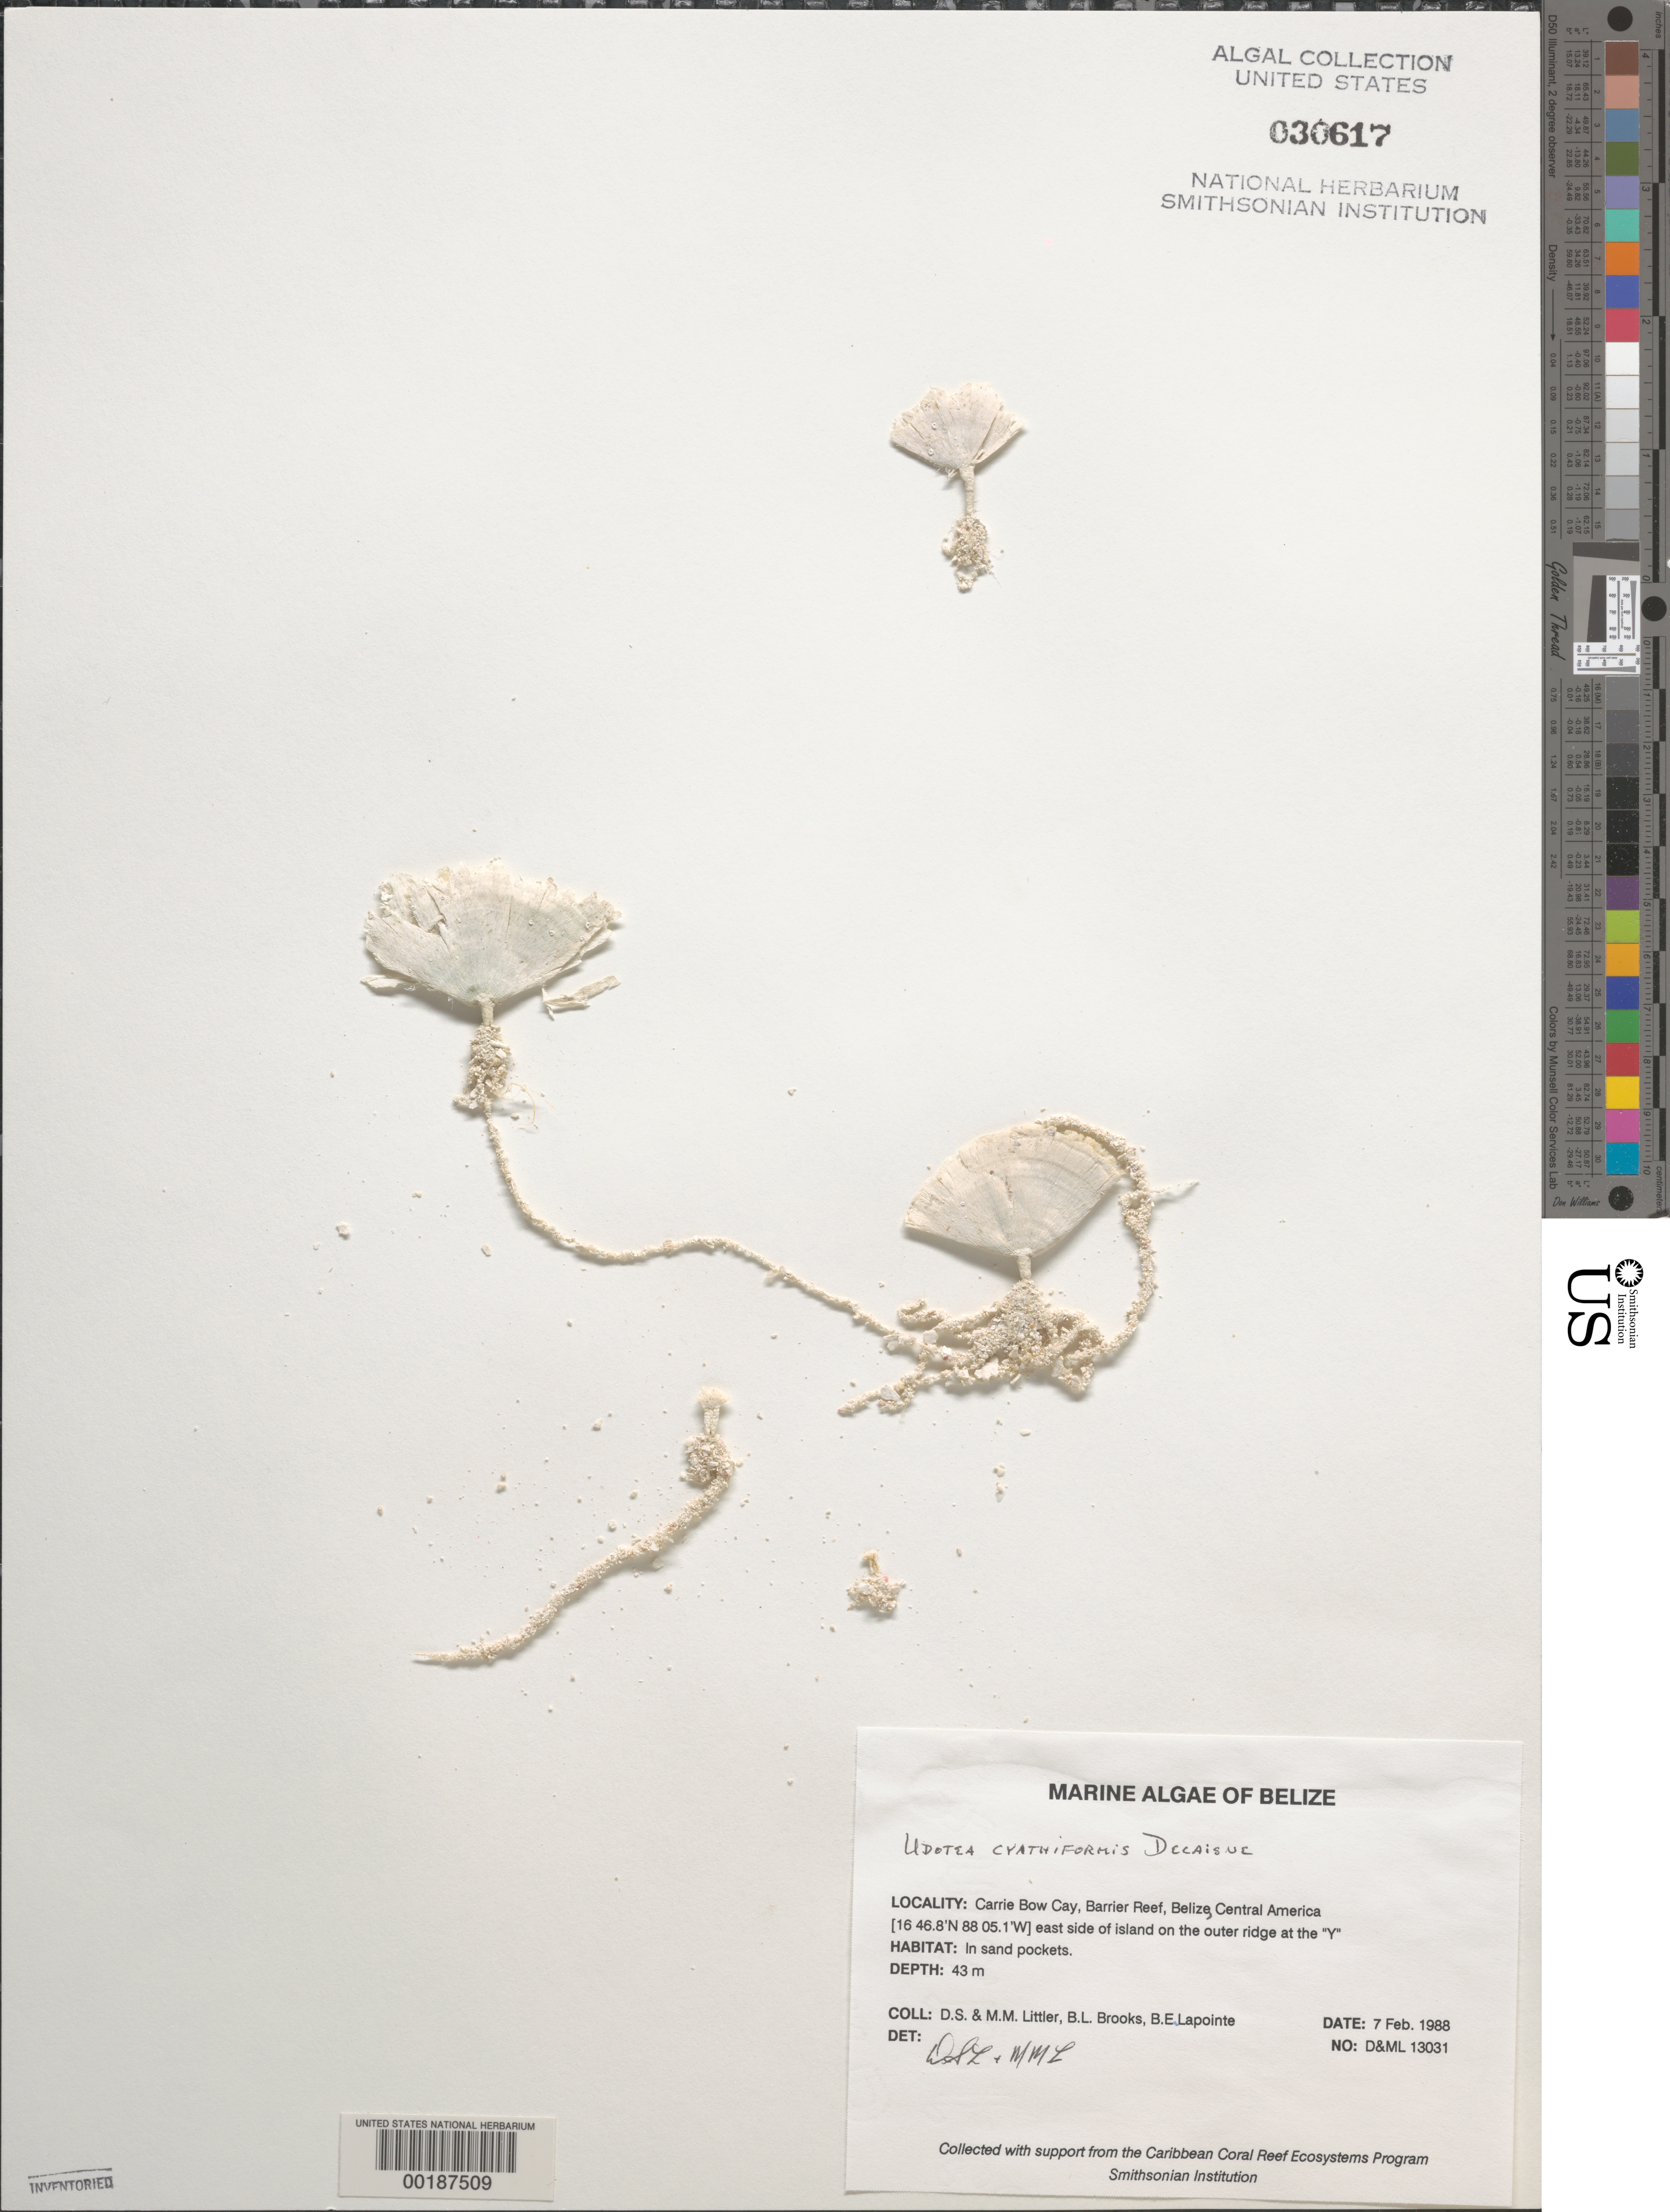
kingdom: Plantae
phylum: Chlorophyta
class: Ulvophyceae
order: Bryopsidales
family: Udoteaceae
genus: Udotea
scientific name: Udotea cyathiformis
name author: Decne.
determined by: Littler, D. S.; Littler, M. M.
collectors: D. S. Littler, M. M. Littler, B. Brooks & B. Lapointe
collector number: D&ML 13031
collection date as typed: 07 Feb 1988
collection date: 1988-02-07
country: Belize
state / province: Stann Creek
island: Carrie Bow Cay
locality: Barrier reef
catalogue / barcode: US 30617